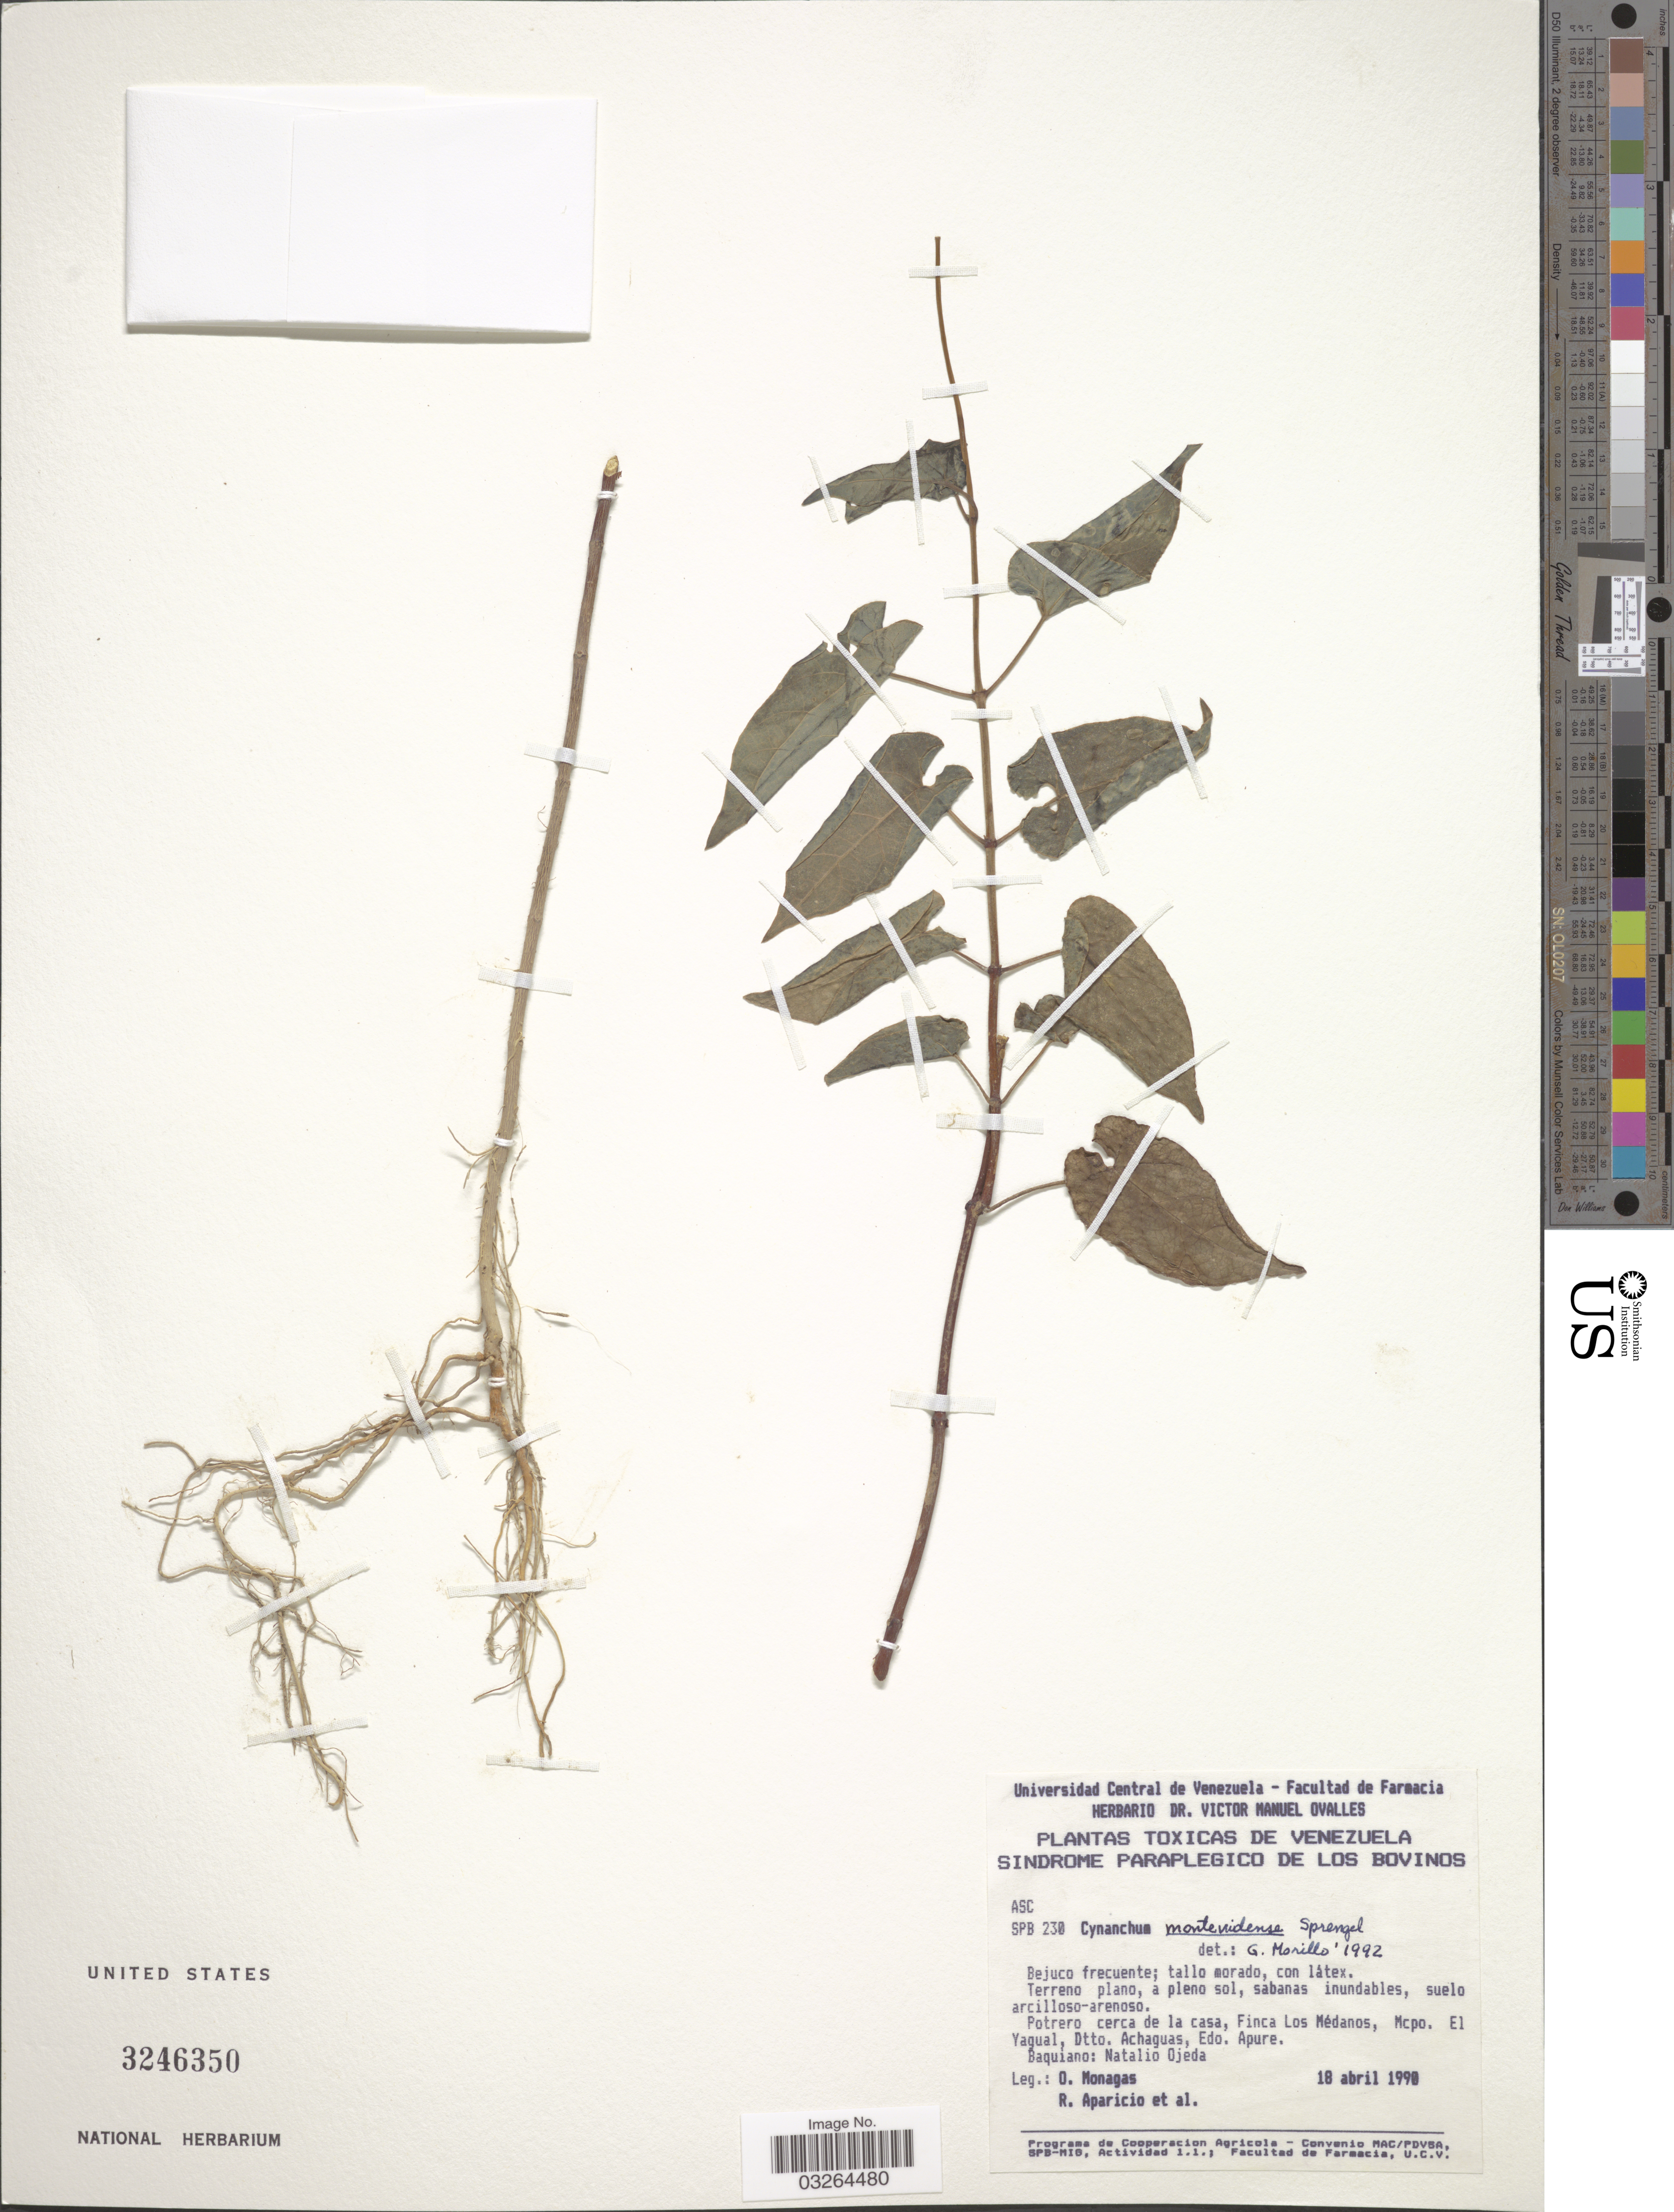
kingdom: Plantae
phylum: Tracheophyta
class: Magnoliopsida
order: Gentianales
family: Apocynaceae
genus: Cynanchum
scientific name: Cynanchum montevidense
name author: Spreng.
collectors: O. Monagas, R. Aparicio & et al.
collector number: SPB 230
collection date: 1990-04-18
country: Venezuela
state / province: Apure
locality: Potrero cerca de la casa, Finca Los Médanos, Mcpo. El Yagual, Dtto. Achaguas. Baquiano: Natalio Ojeda.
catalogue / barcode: US 3246350